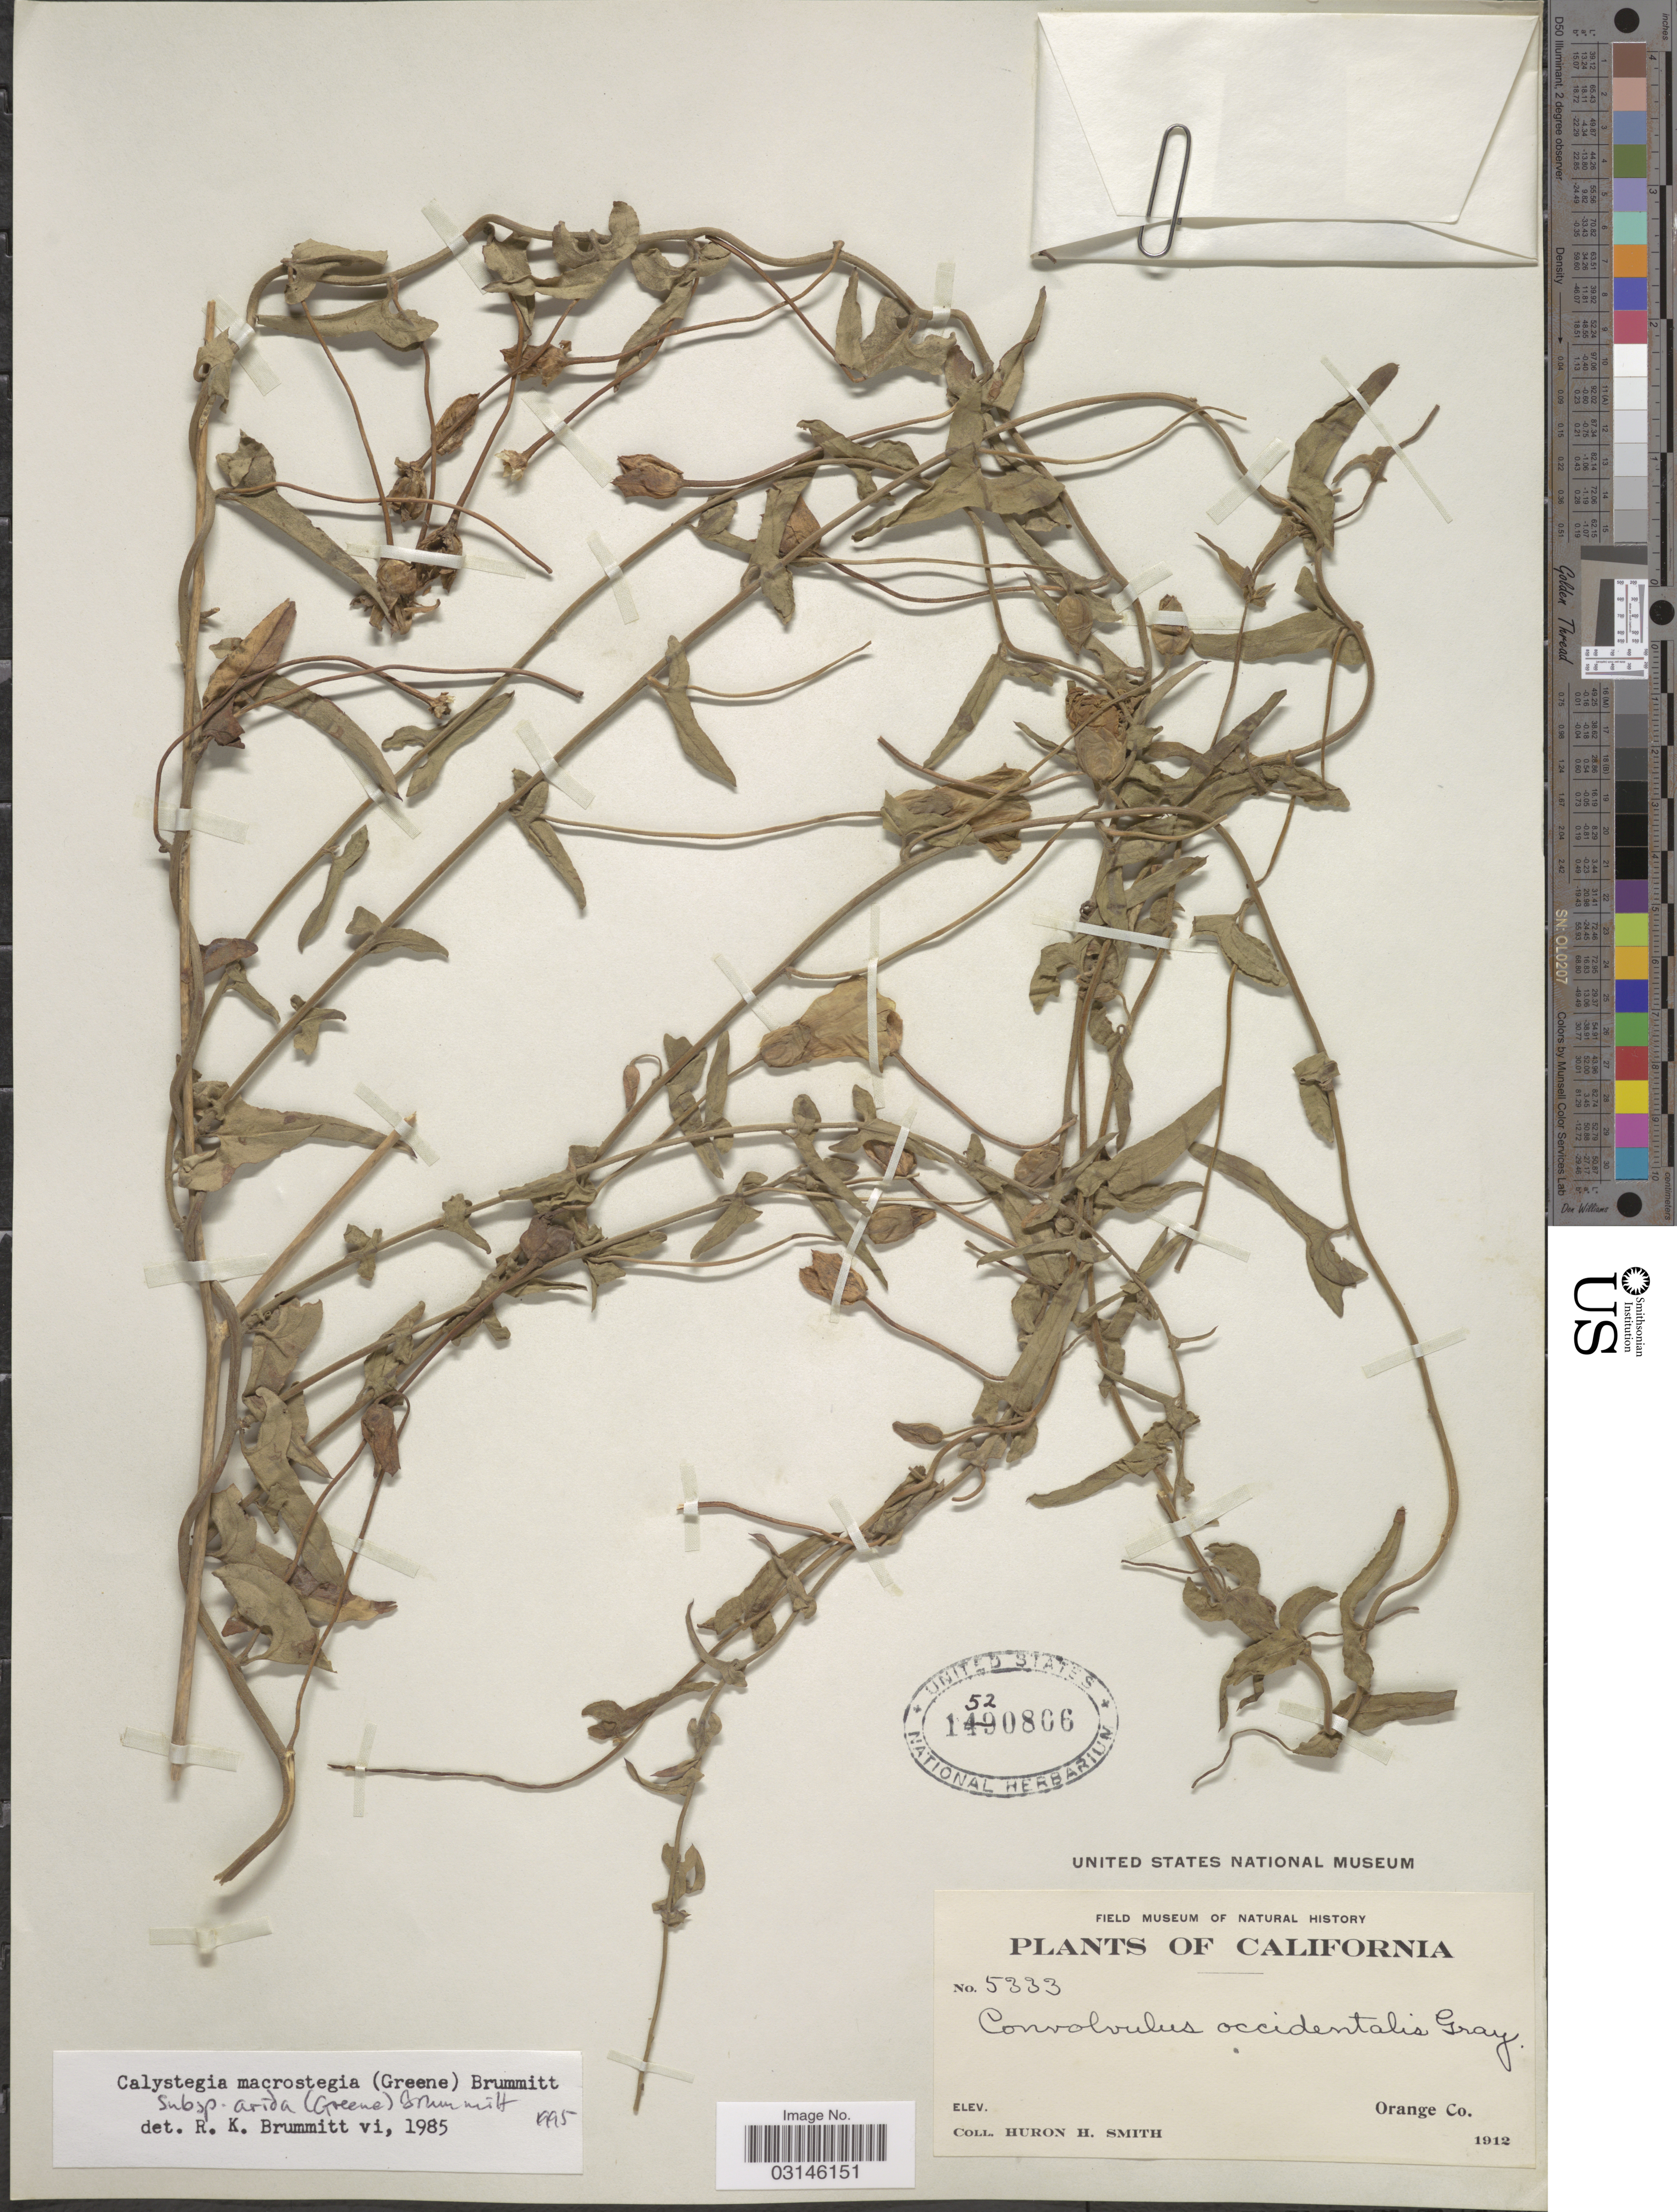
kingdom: Plantae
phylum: Tracheophyta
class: Magnoliopsida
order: Solanales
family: Convolvulaceae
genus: Calystegia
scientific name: Calystegia macrostegia subsp. arida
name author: (Greene) Brummitt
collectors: Huron H. Smith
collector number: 5333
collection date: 1912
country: United States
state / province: California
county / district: Orange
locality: Orange Co.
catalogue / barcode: US 1520806